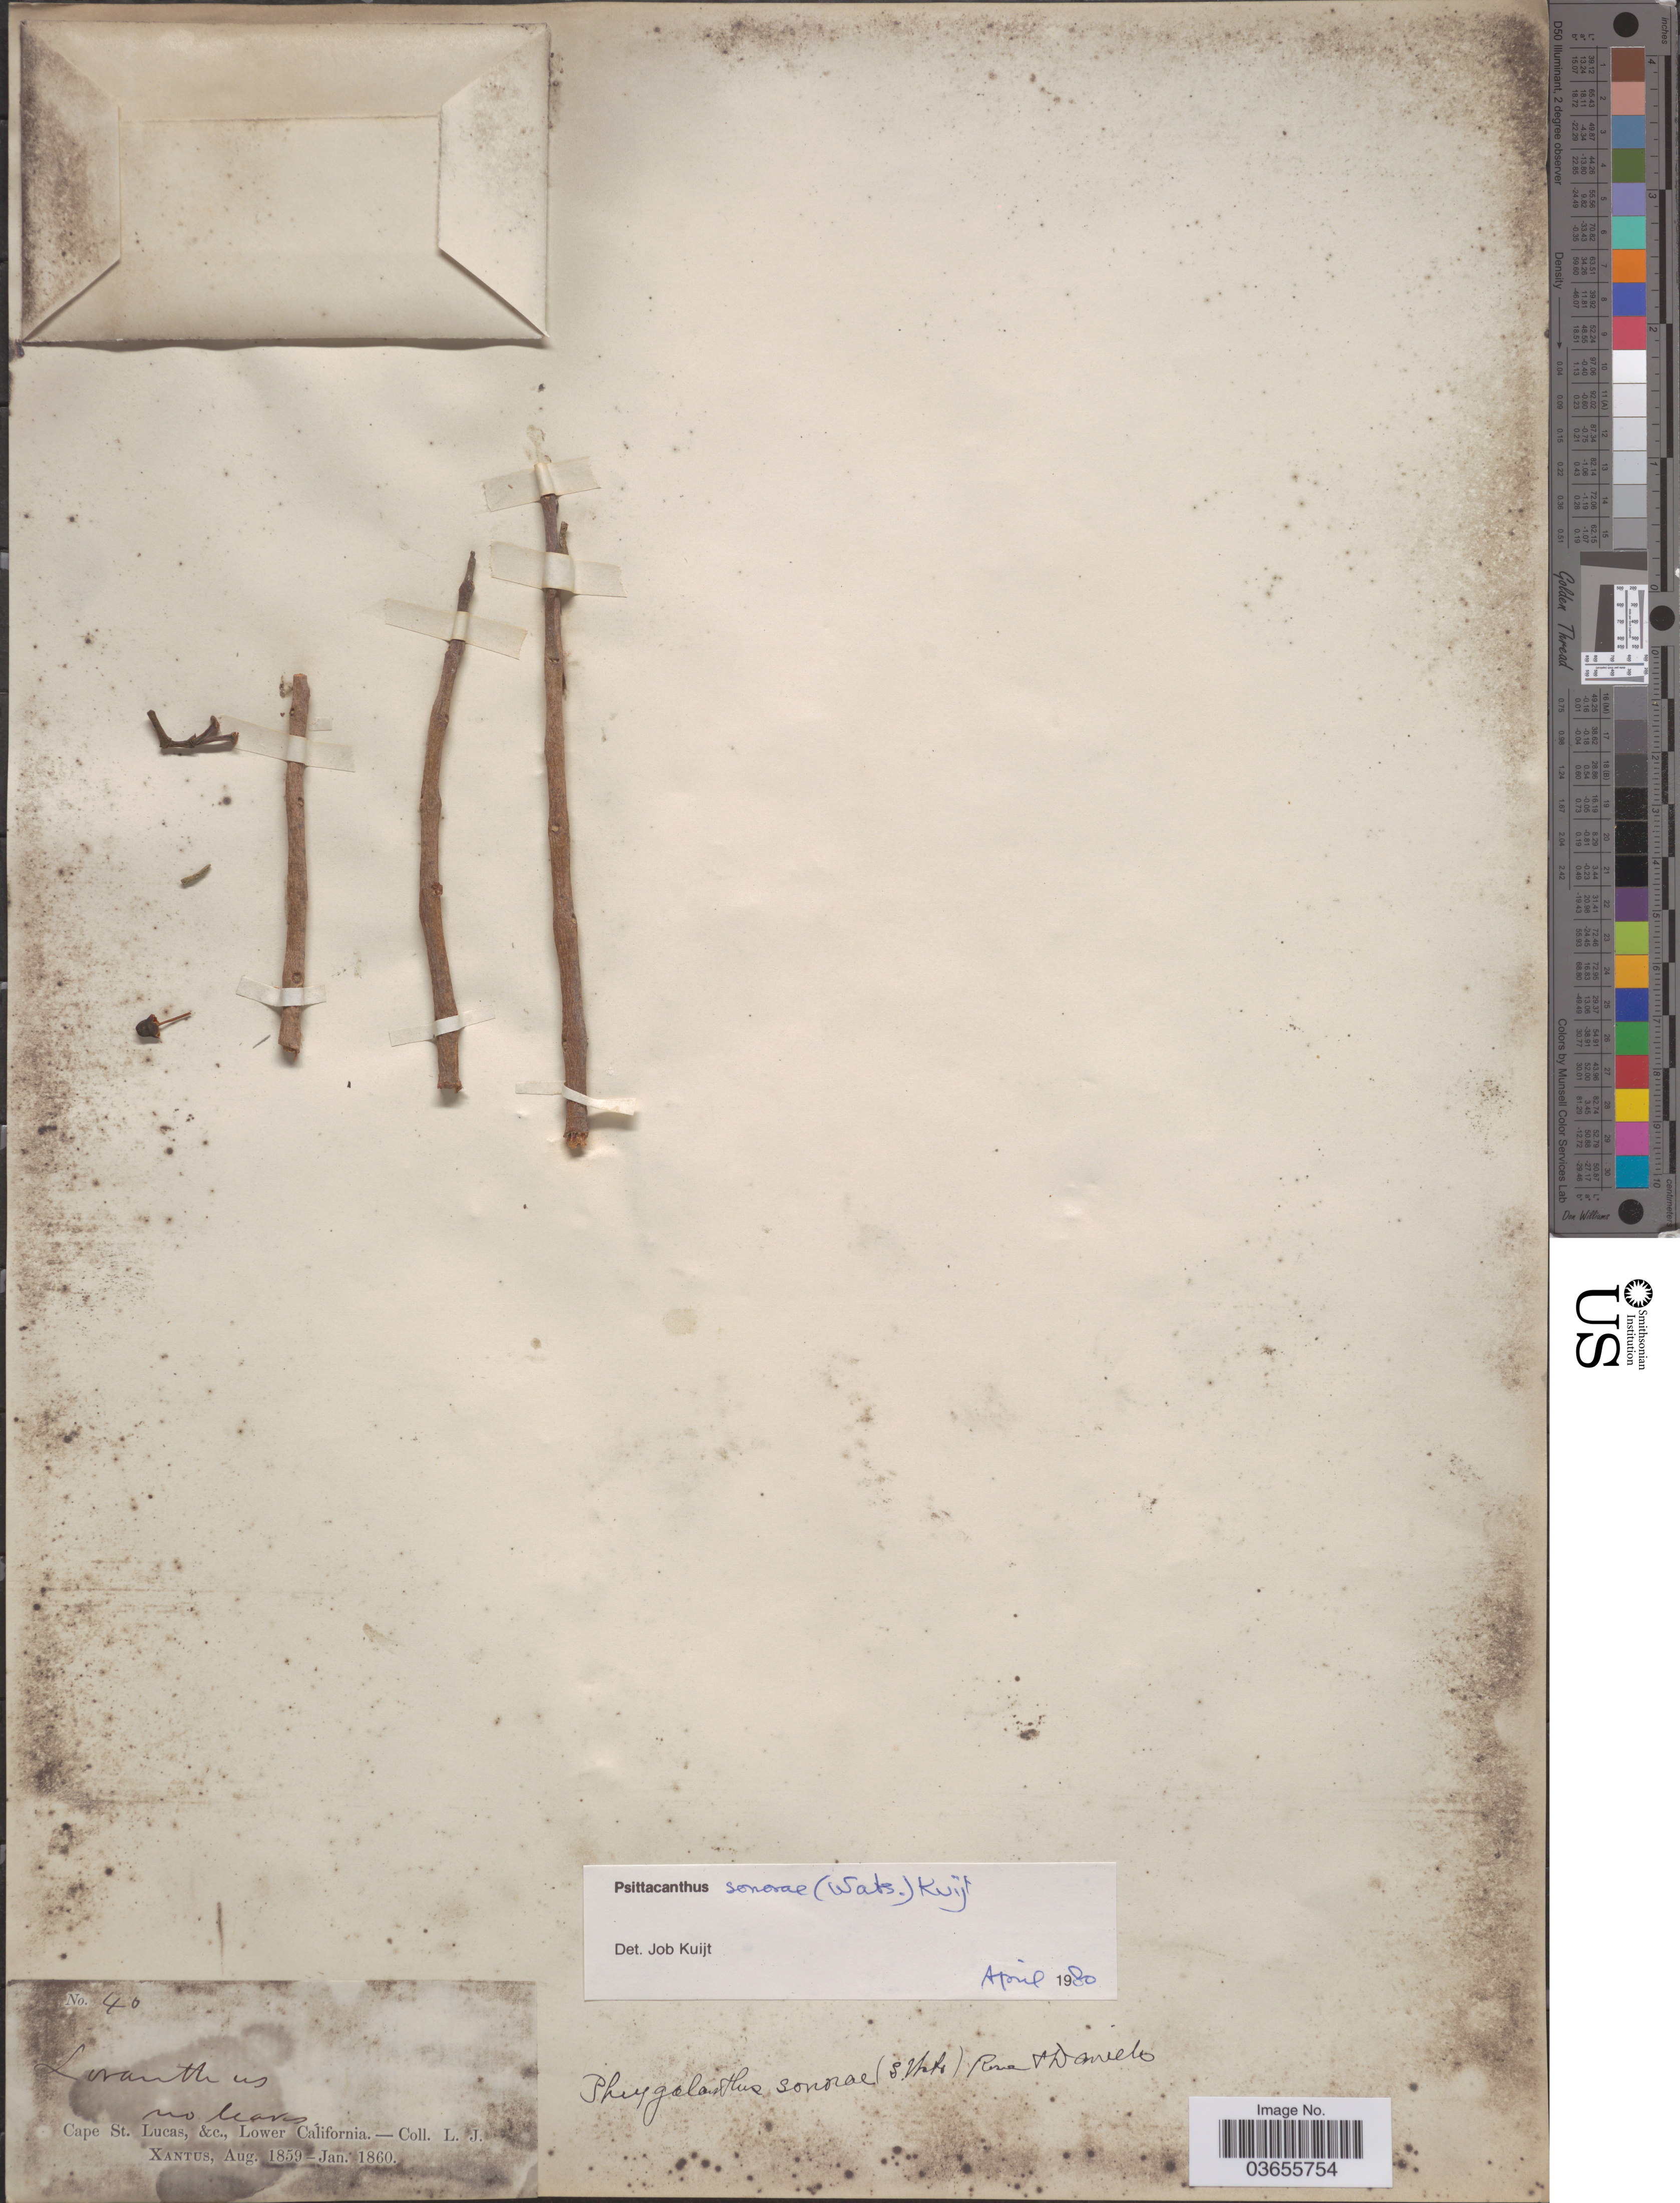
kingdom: Plantae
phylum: Tracheophyta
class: Magnoliopsida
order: Santalales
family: Loranthaceae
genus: Psittacanthus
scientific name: Psittacanthus sonorae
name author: (S. Watson) Kuijt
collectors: L. J. Xantus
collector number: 40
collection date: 1859-08/1860-01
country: Mexico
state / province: Baja California Sur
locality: Cape St. Lucas, &c., Lower California.